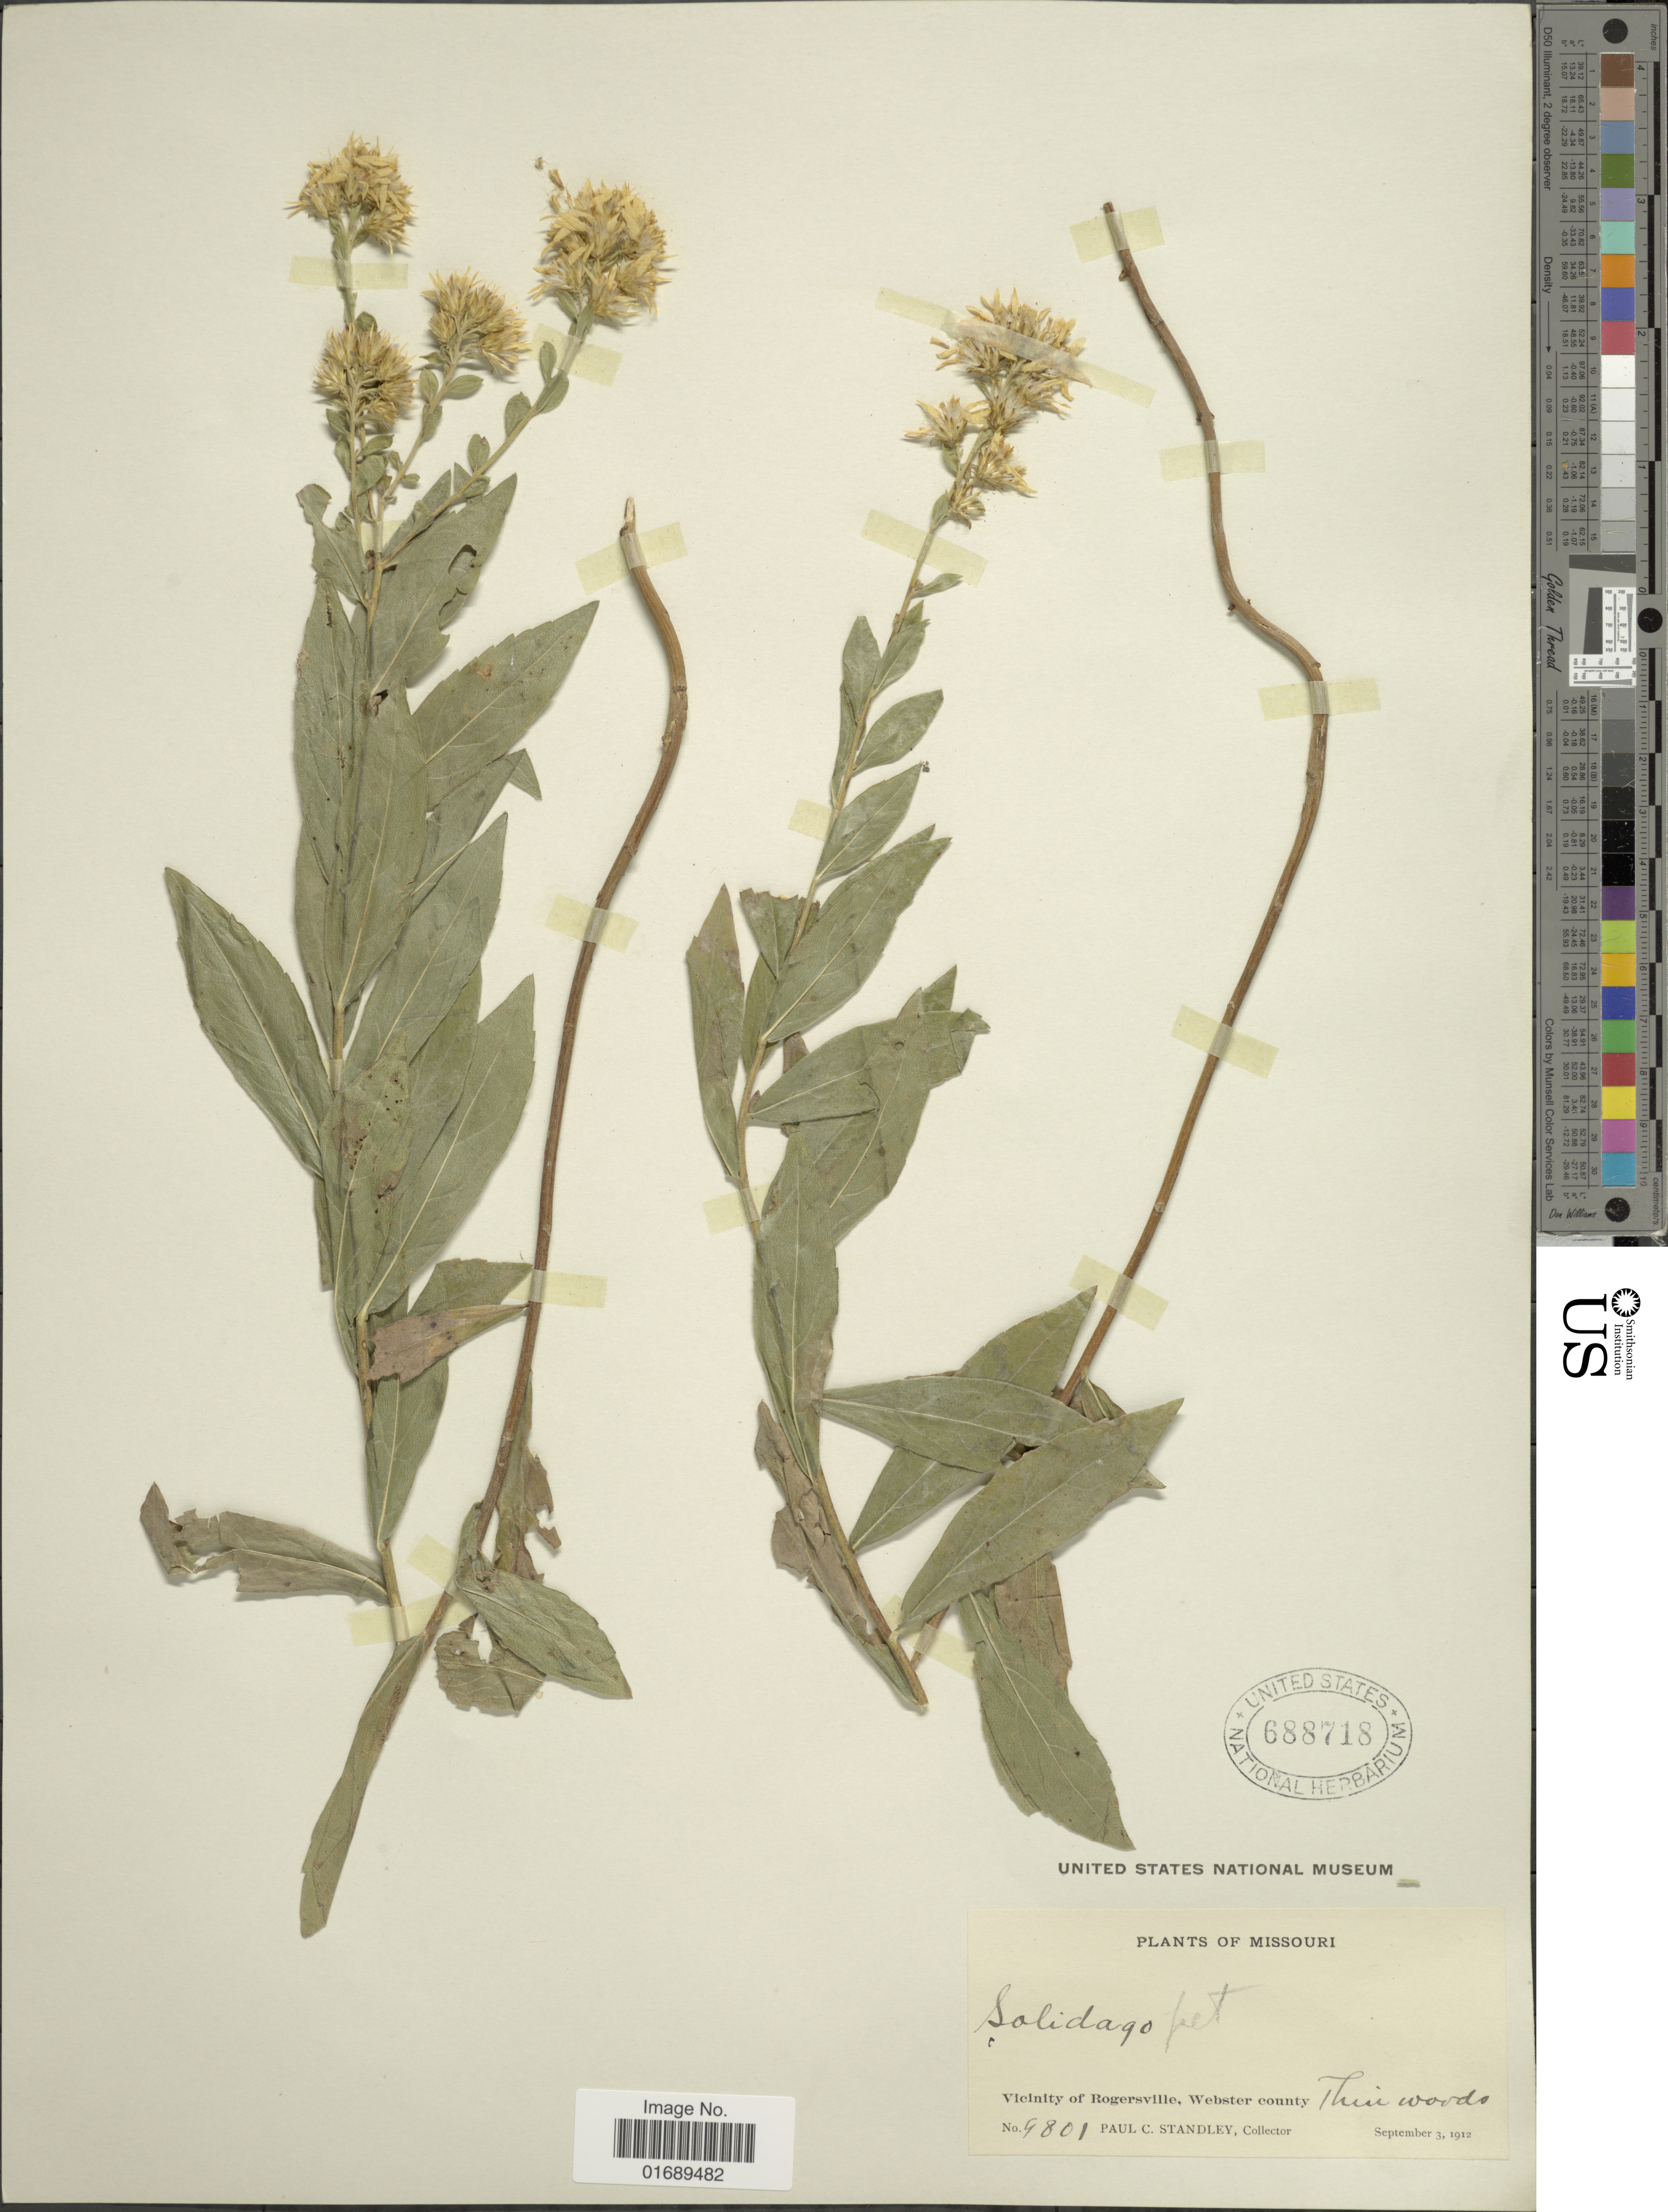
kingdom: Plantae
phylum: Tracheophyta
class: Magnoliopsida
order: Asterales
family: Asteraceae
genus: Solidago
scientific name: Solidago petiolaris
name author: Aiton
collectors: P. C. Standley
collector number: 9801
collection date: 1912-09-03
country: United States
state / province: Missouri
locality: Vicinity of Rogersville, Webster county, Thin woods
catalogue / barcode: US 688718